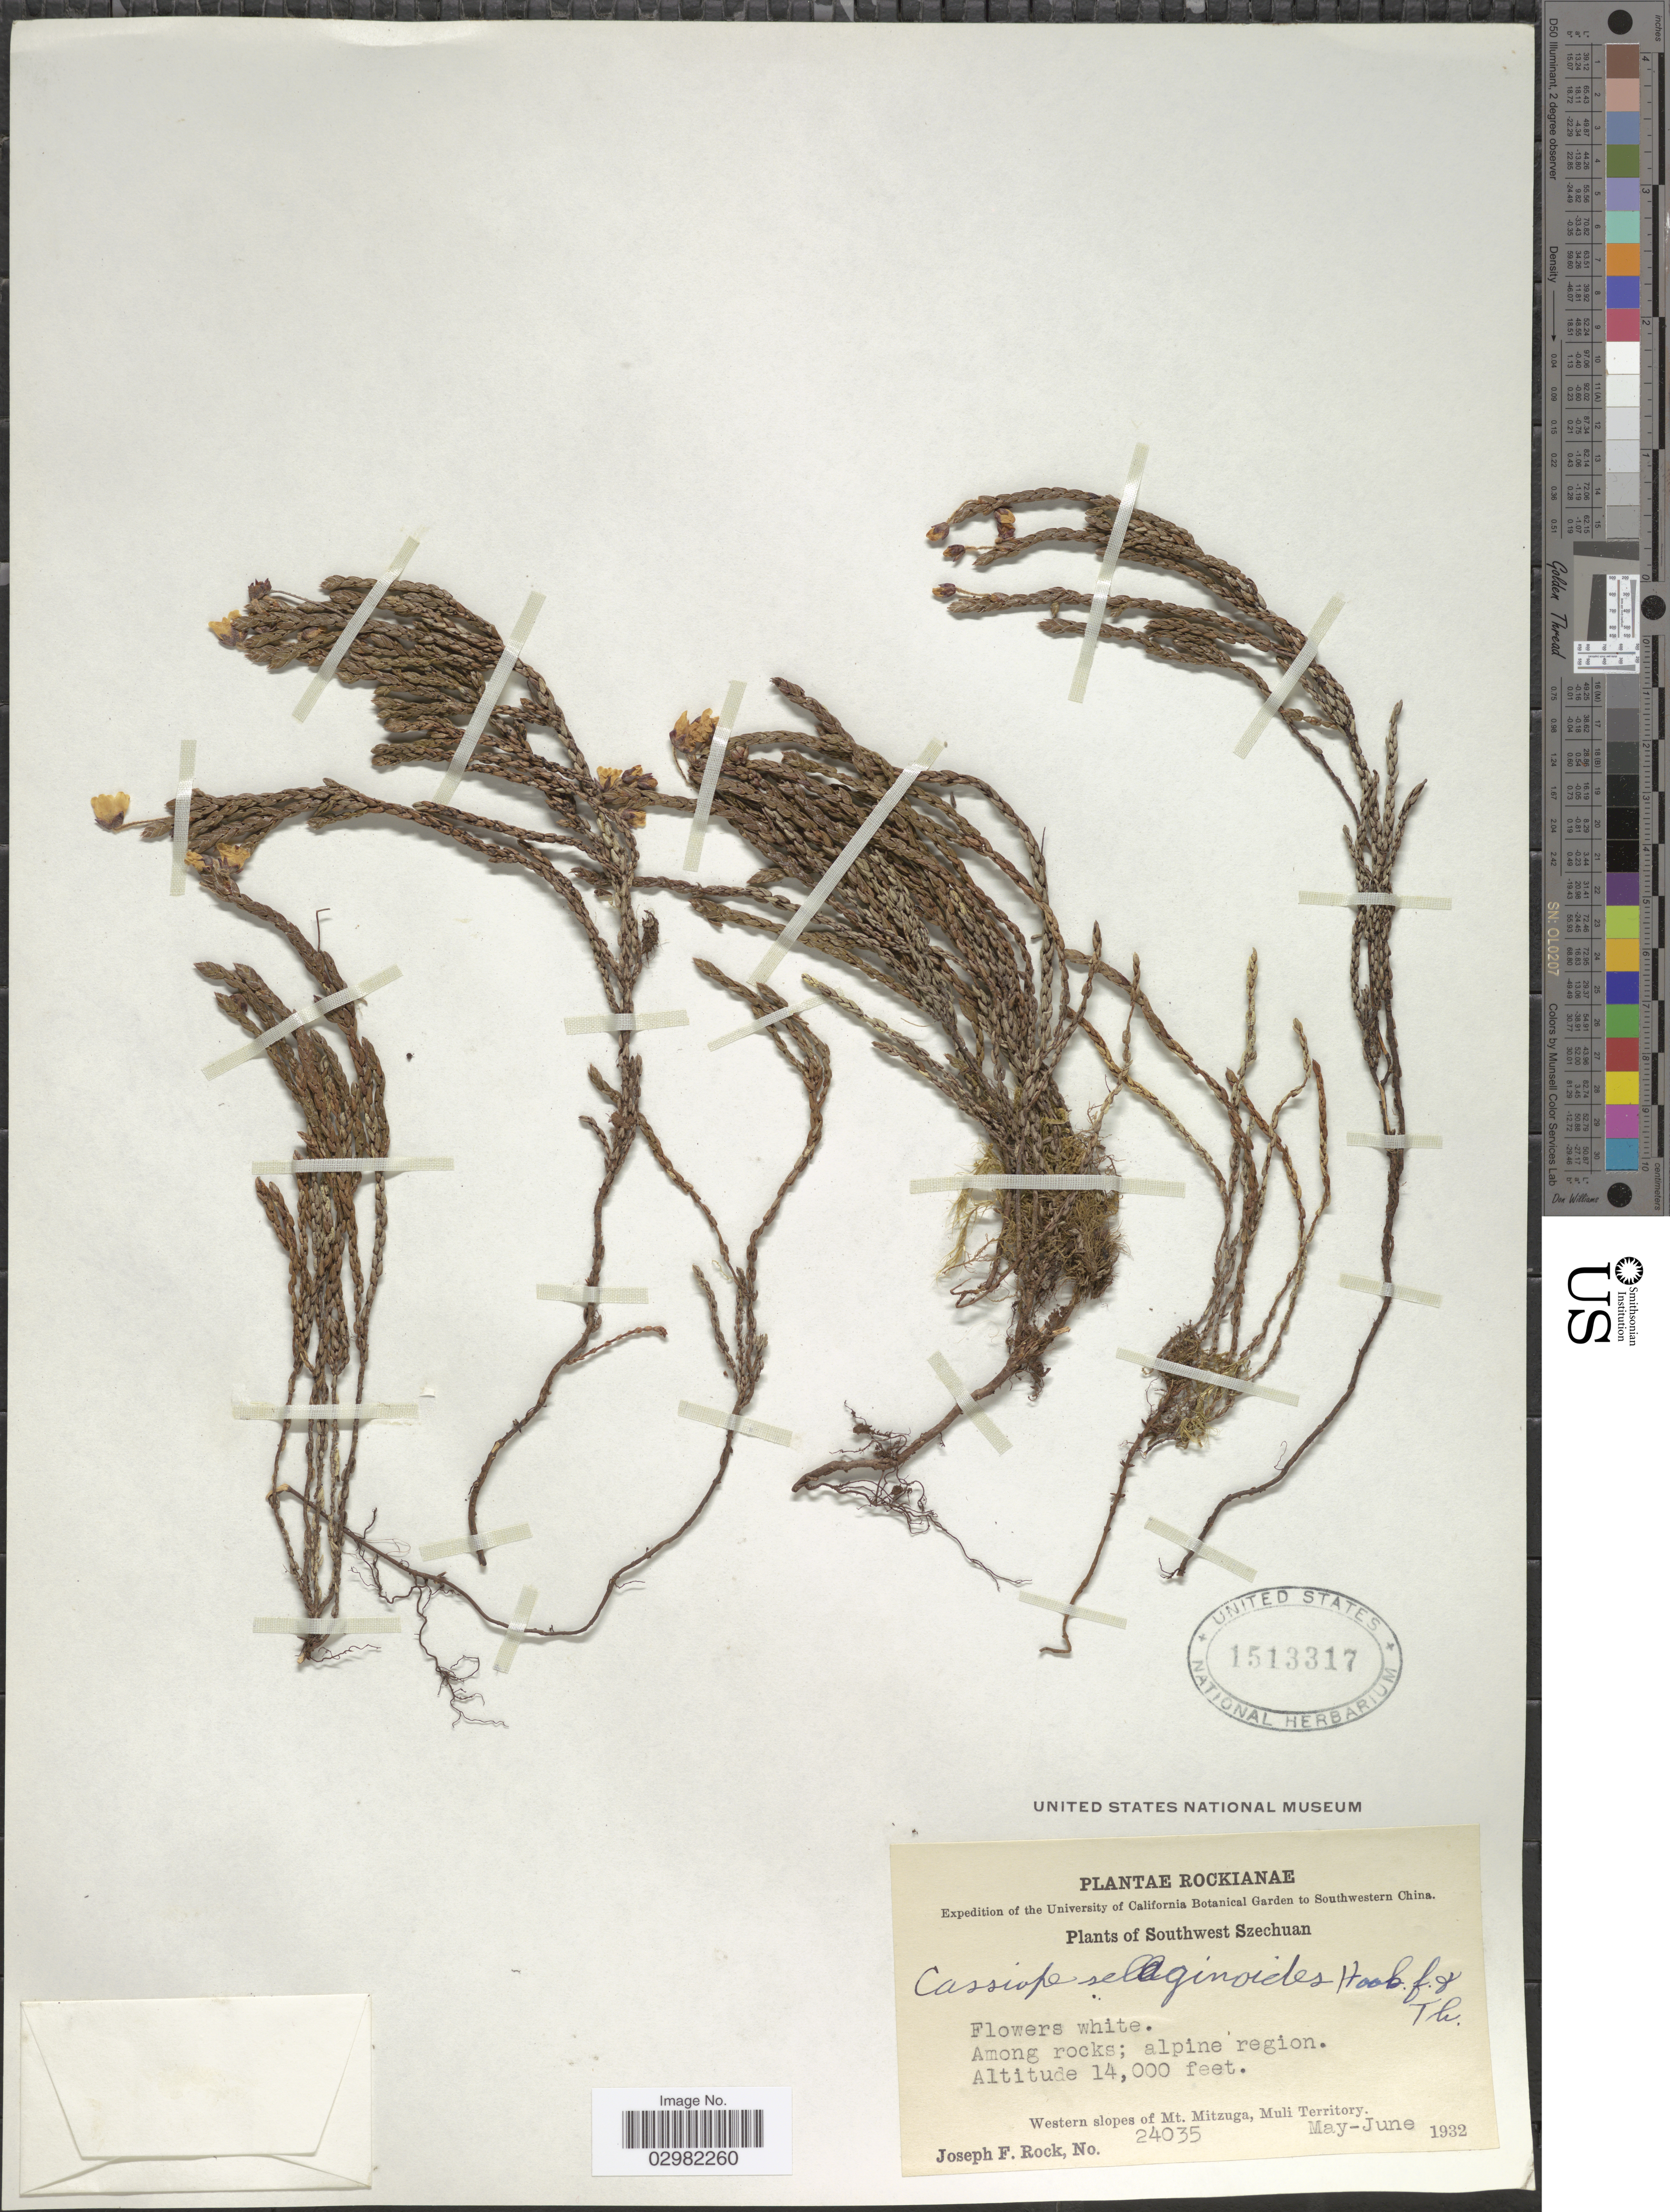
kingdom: Plantae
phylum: Tracheophyta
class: Magnoliopsida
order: Ericales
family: Ericaceae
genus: Cassiope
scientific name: Cassiope selaginoides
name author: Hook. f. & Thomson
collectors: J. F. Rock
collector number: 24035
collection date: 1932-05/1932-06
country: China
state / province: Sichuan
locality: Southwest Szechuan, Western slopes of Mt. Mitzuga, Muli Territory.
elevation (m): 4267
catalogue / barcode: US 1513317